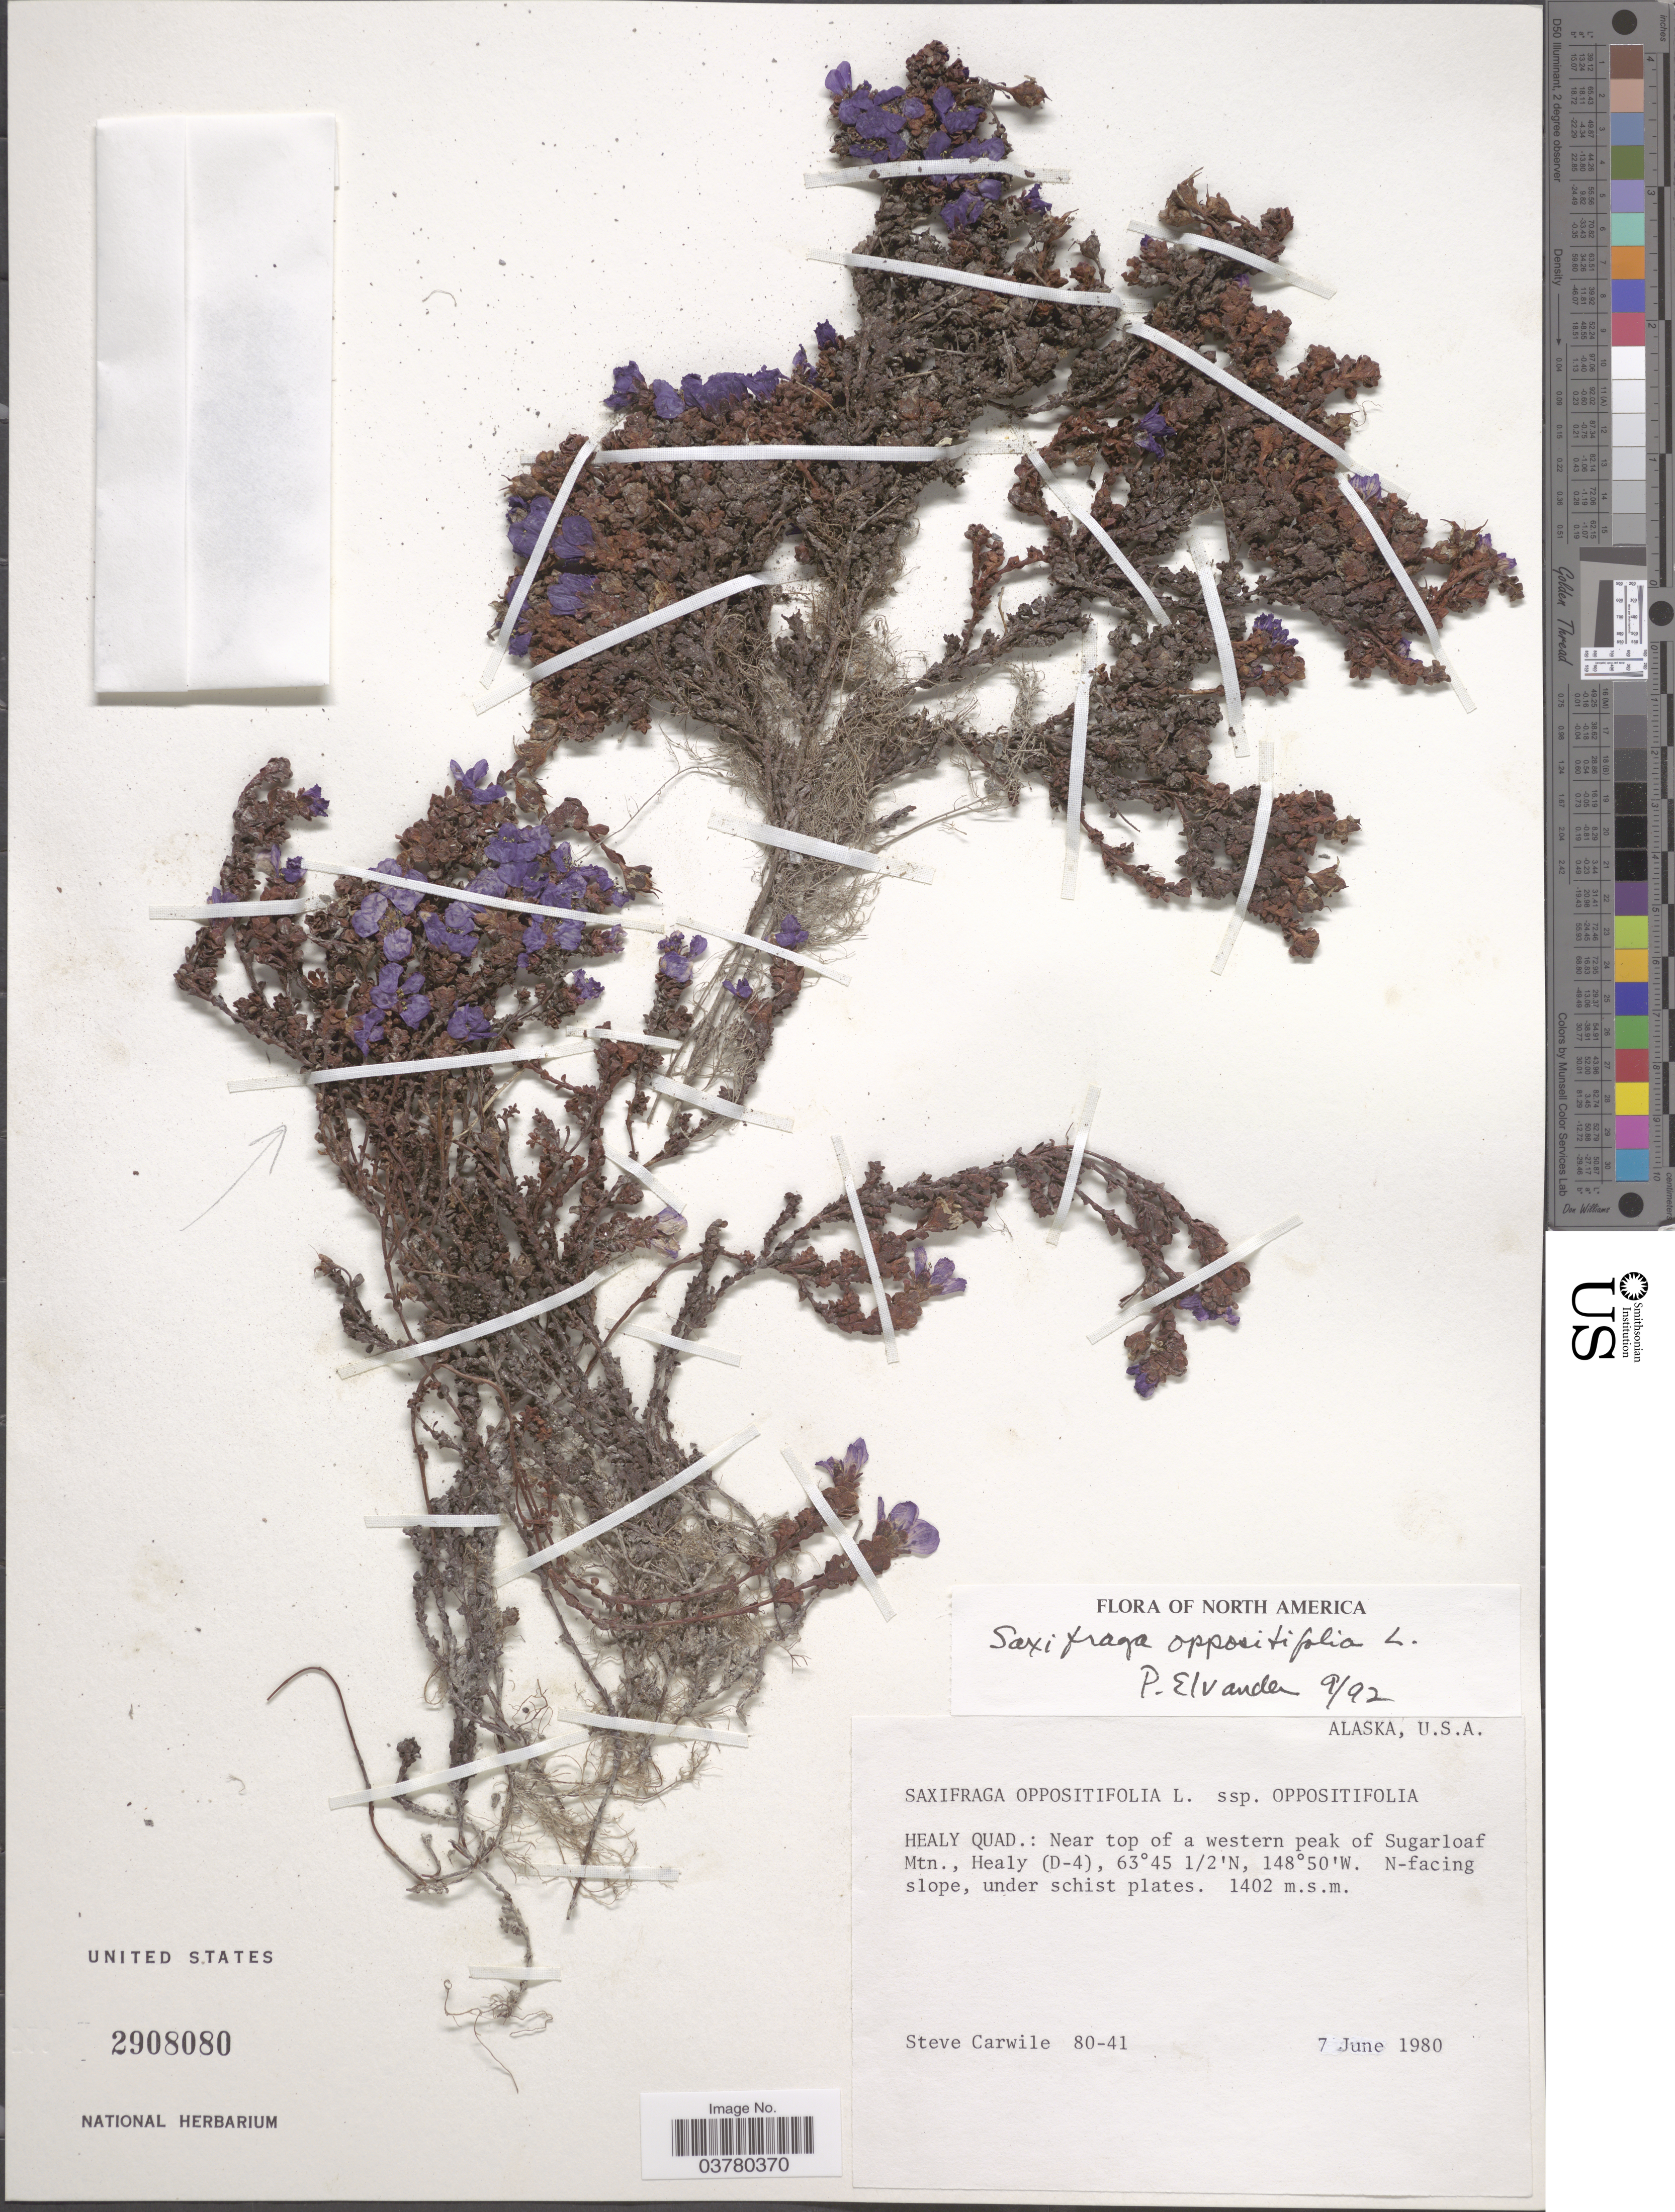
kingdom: Plantae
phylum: Tracheophyta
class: Magnoliopsida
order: Saxifragales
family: Saxifragaceae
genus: Saxifraga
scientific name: Saxifraga oppositifolia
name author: L.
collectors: S. Carwile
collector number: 80-41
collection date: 1980-06-07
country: United States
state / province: Alaska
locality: Healy Quad.: Near top of a western peak of Sugarloaf Mtn., Healy (D-4). N-facing slope.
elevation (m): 1402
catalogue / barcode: US 2908080